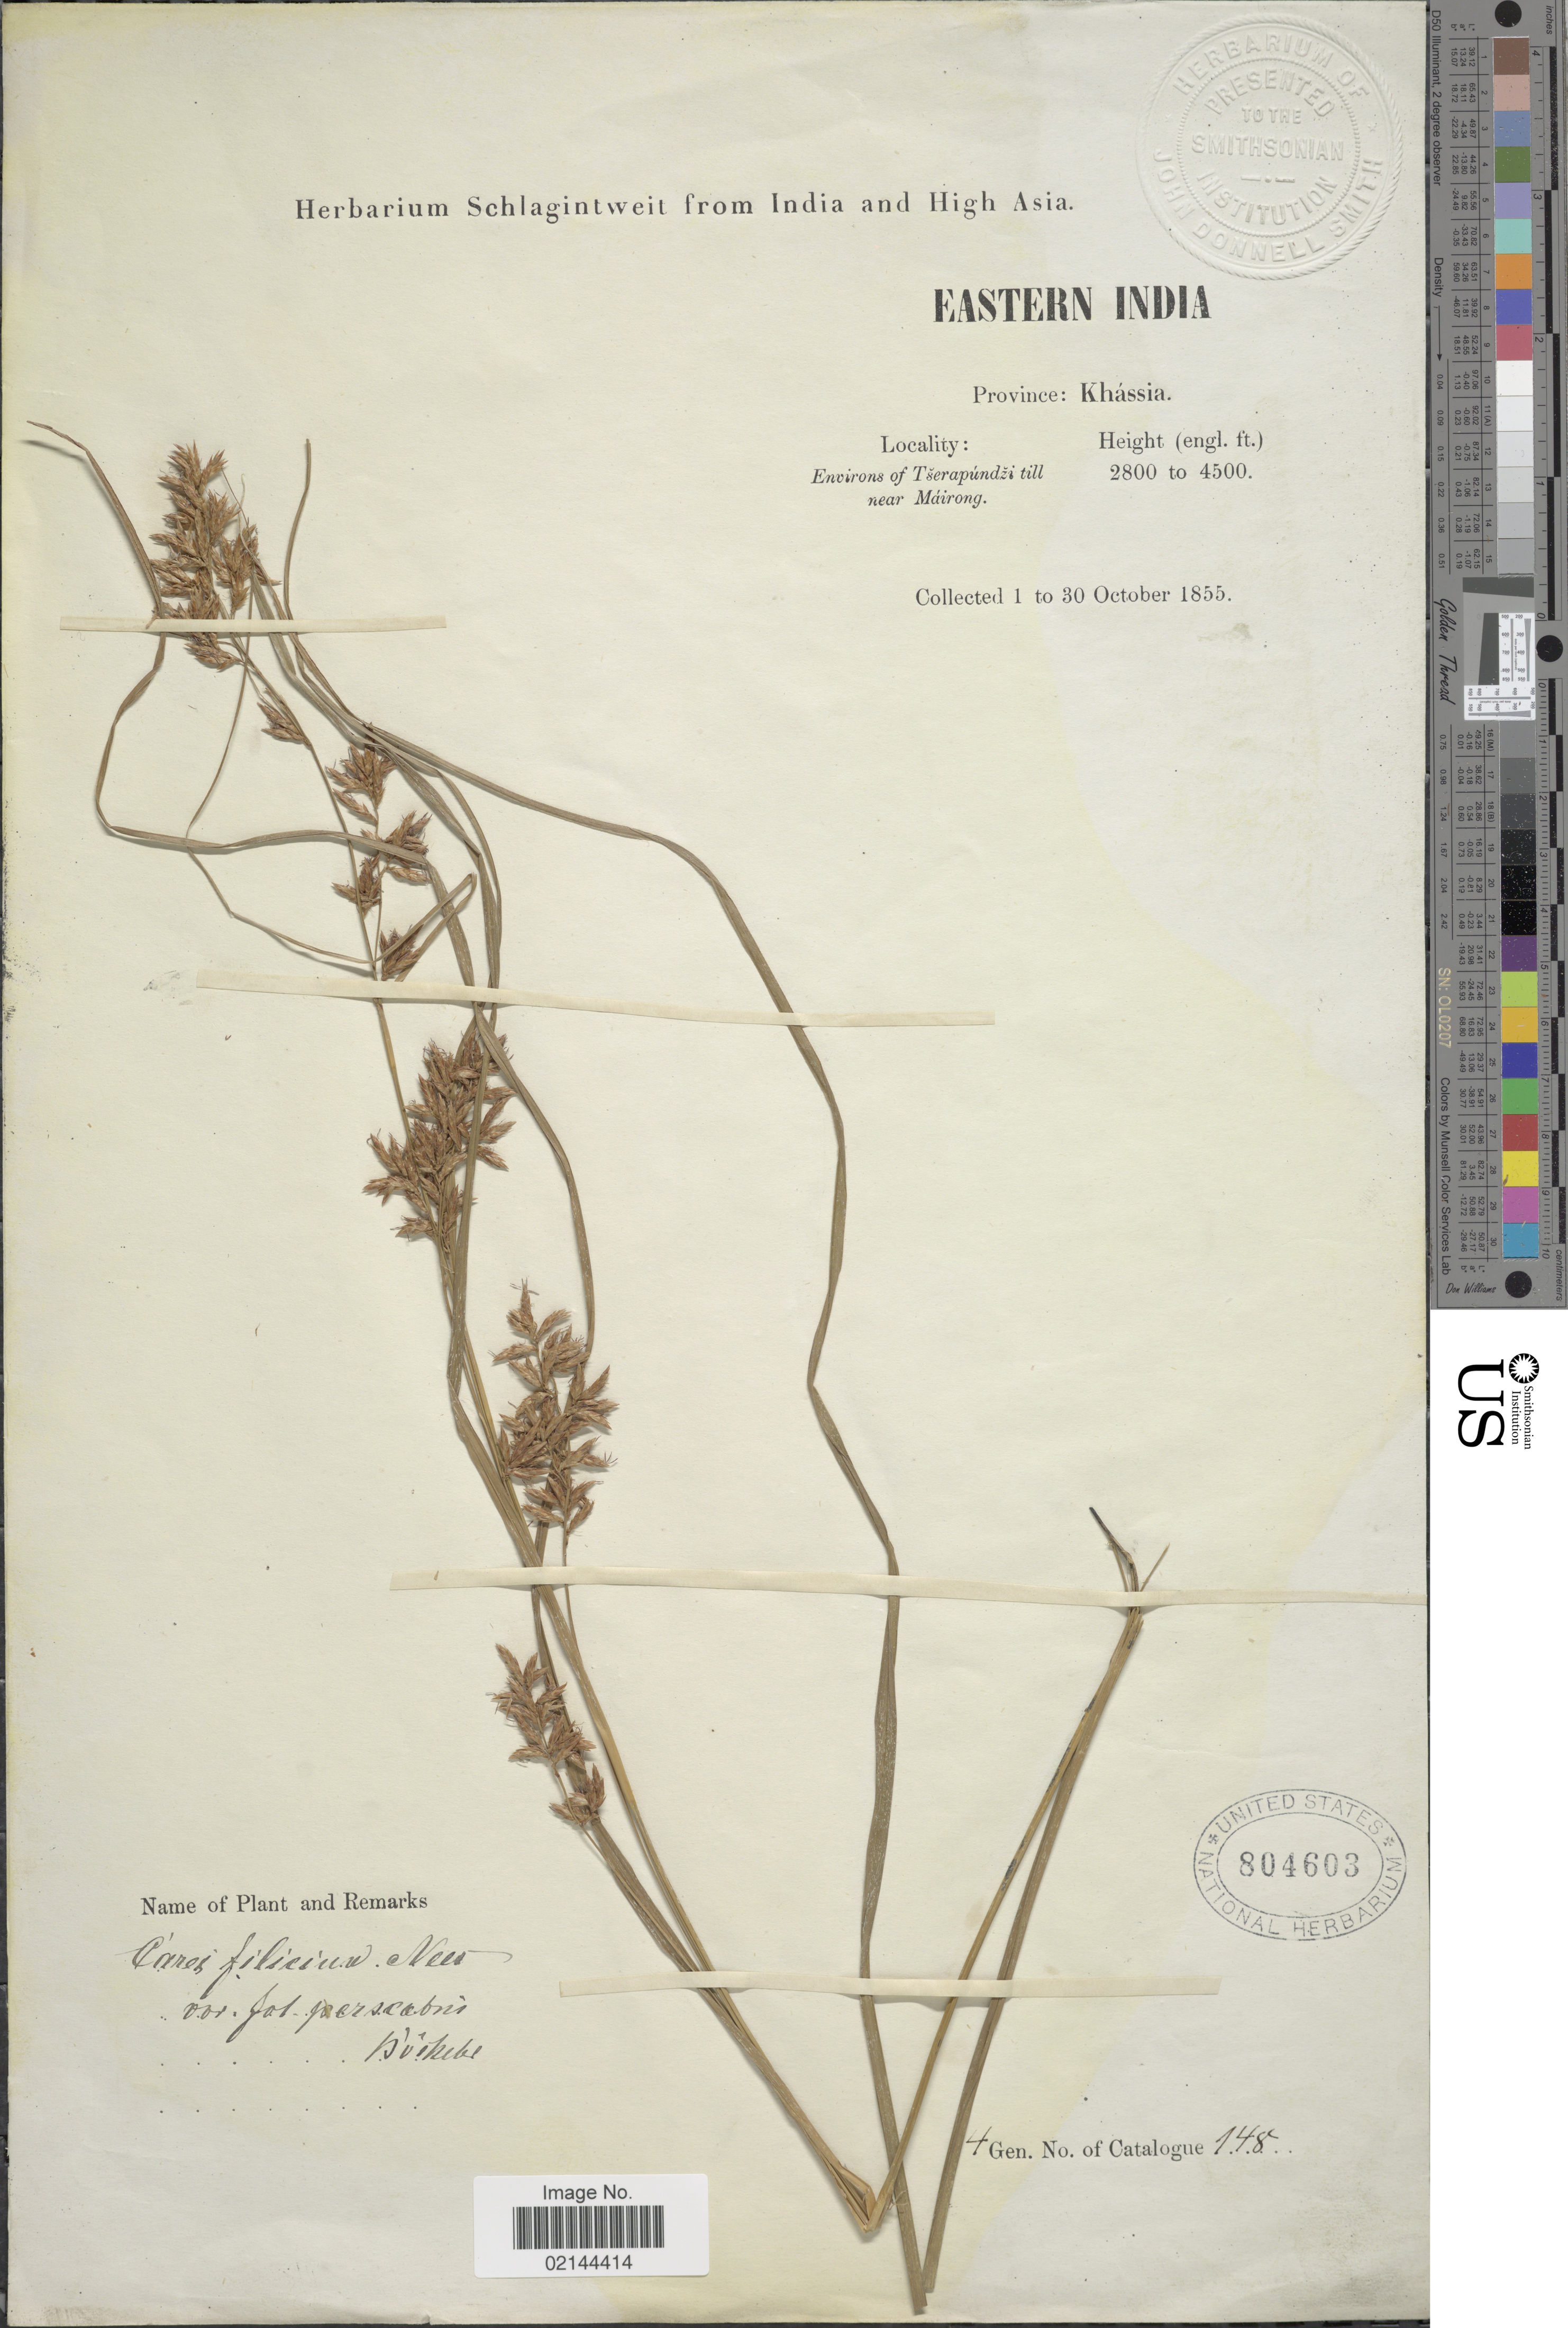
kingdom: Plantae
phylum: Tracheophyta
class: Liliopsida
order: Poales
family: Cyperaceae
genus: Carex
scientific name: Carex filicina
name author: Nees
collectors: ex herb. Schlagintweit from India and High Asia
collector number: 4/148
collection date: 1855-10-01/1855-10-30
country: India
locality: Eastern India. Environs of Tserapundzi till near Mairong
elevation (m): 853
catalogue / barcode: US 804603